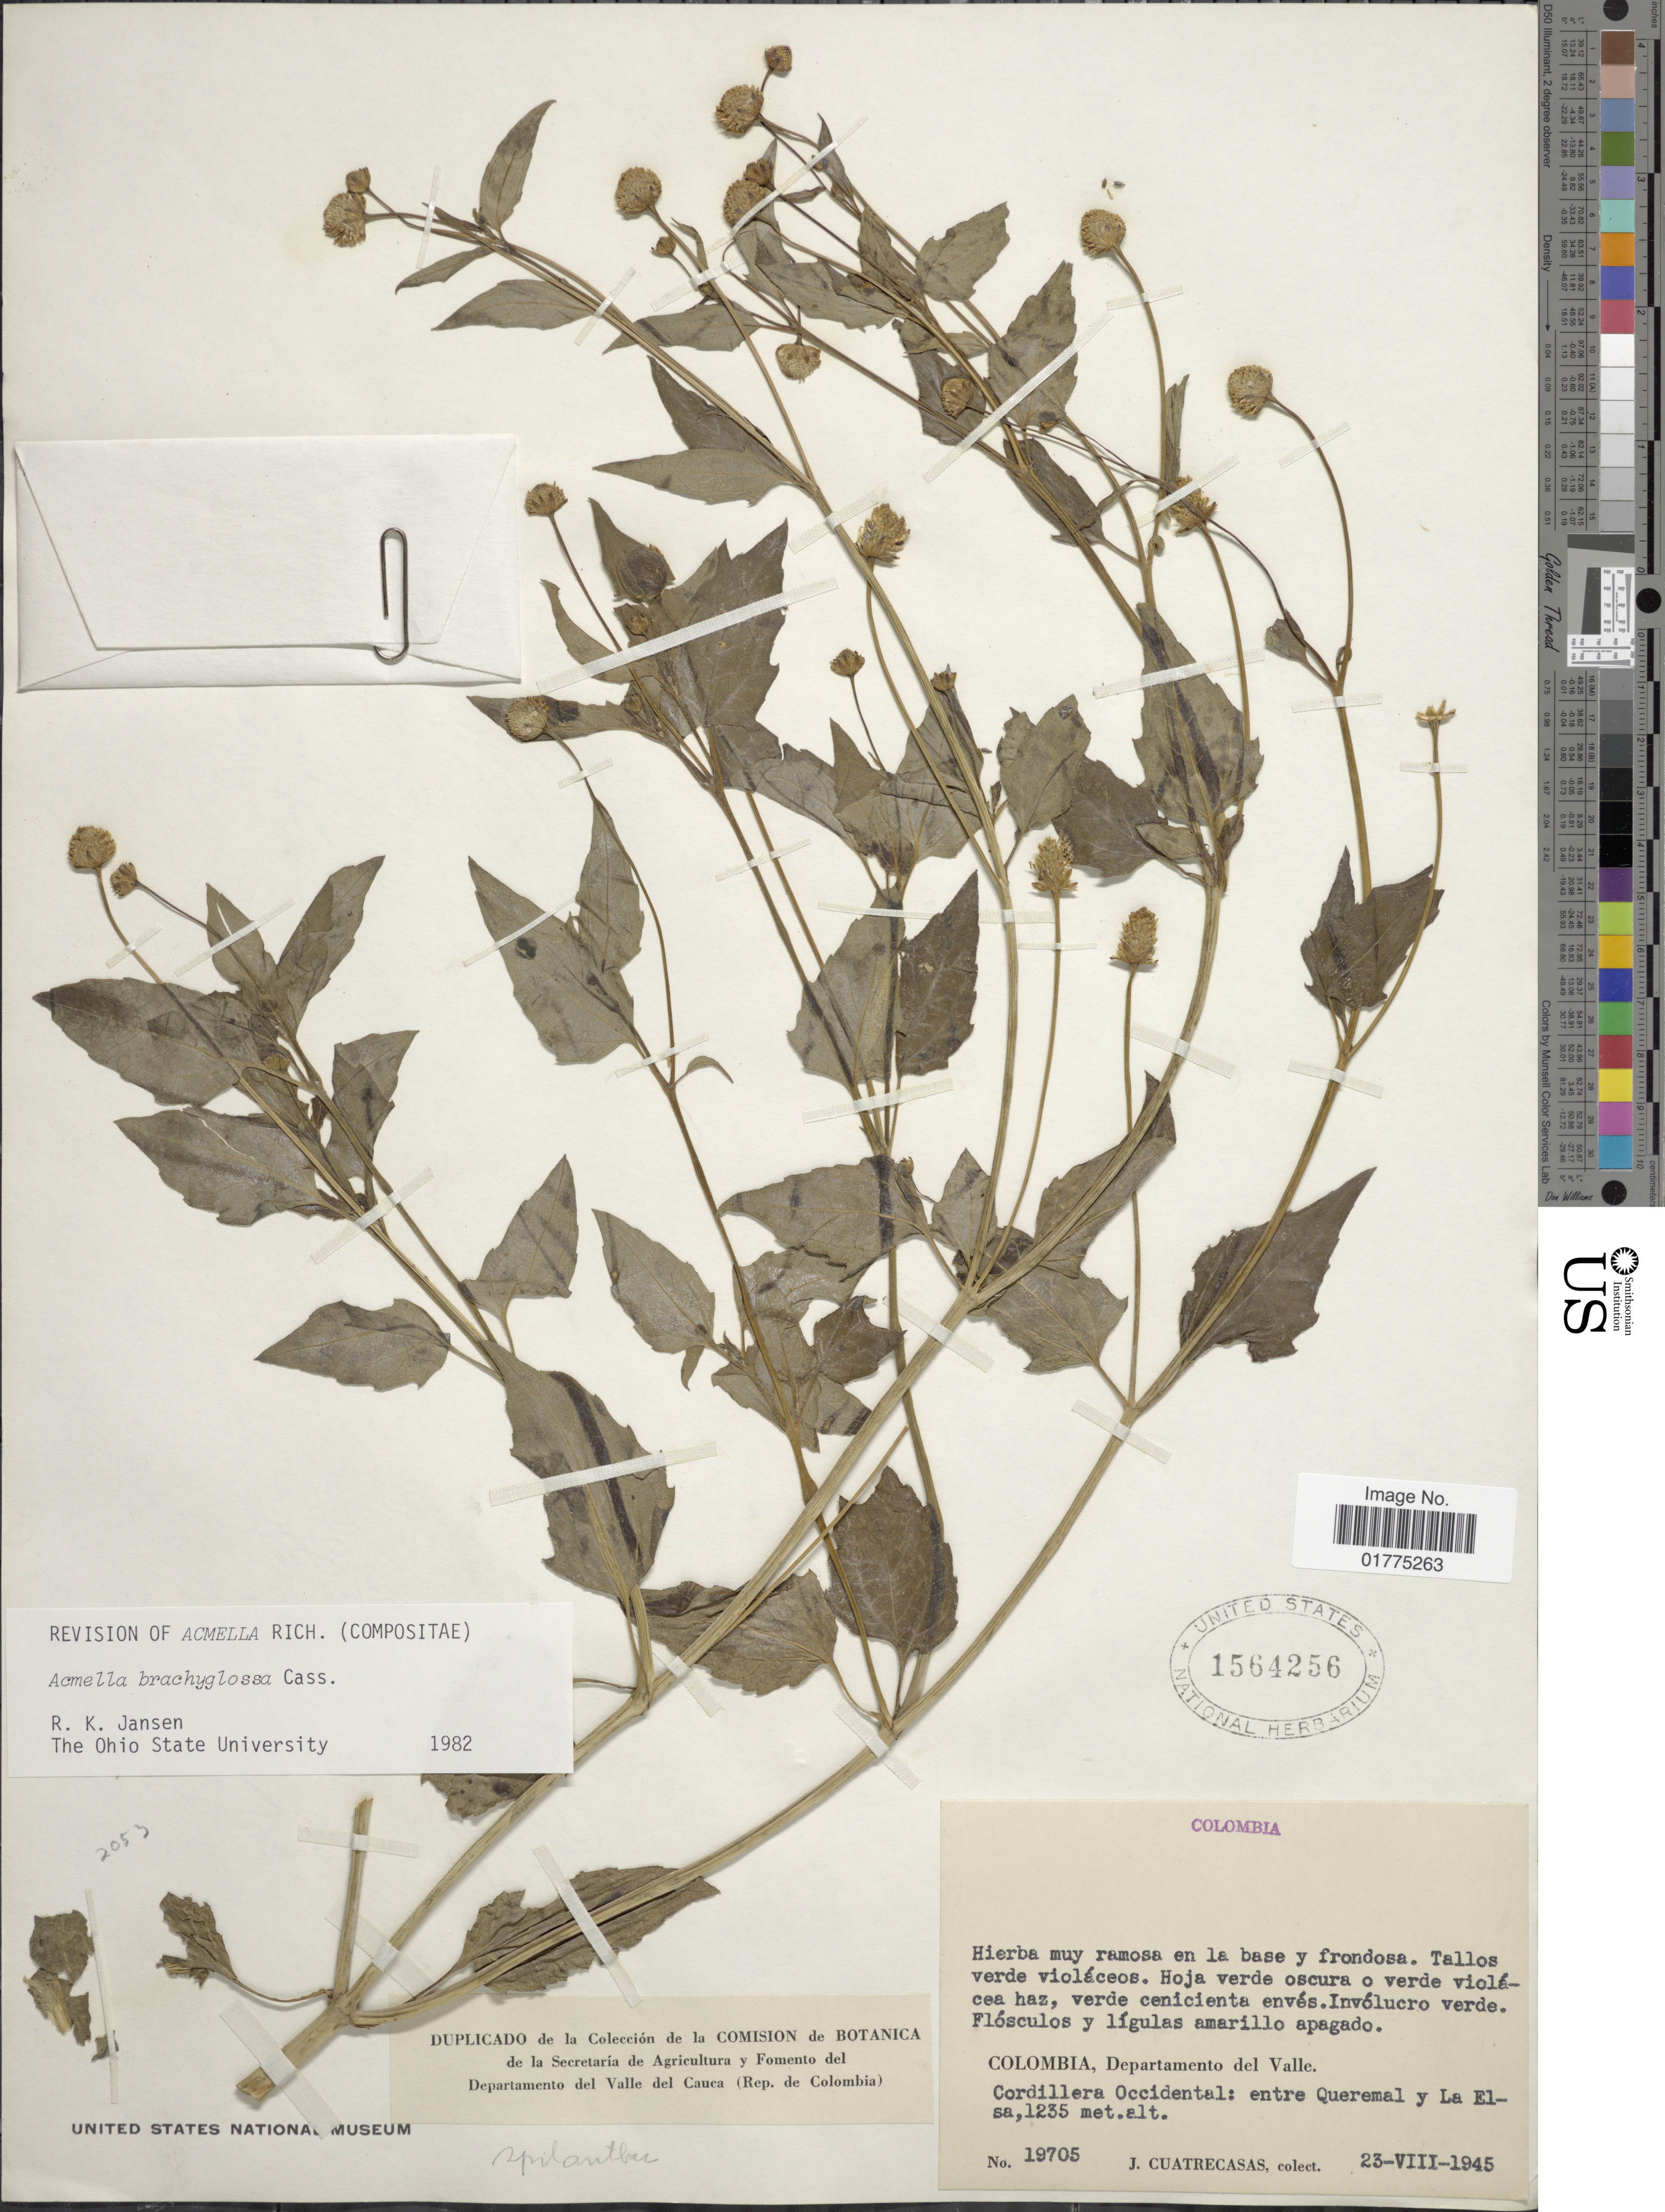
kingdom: Plantae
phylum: Tracheophyta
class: Magnoliopsida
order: Asterales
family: Asteraceae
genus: Acmella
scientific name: Acmella brachyglossa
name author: Cass.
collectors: J. Cuatrecasas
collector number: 19705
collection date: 1945-08-23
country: Colombia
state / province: Valle del Cauca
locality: Departamento del Valle, Cordillera Occidental: entre Queremal y La Elsa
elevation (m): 1235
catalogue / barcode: US 1564256